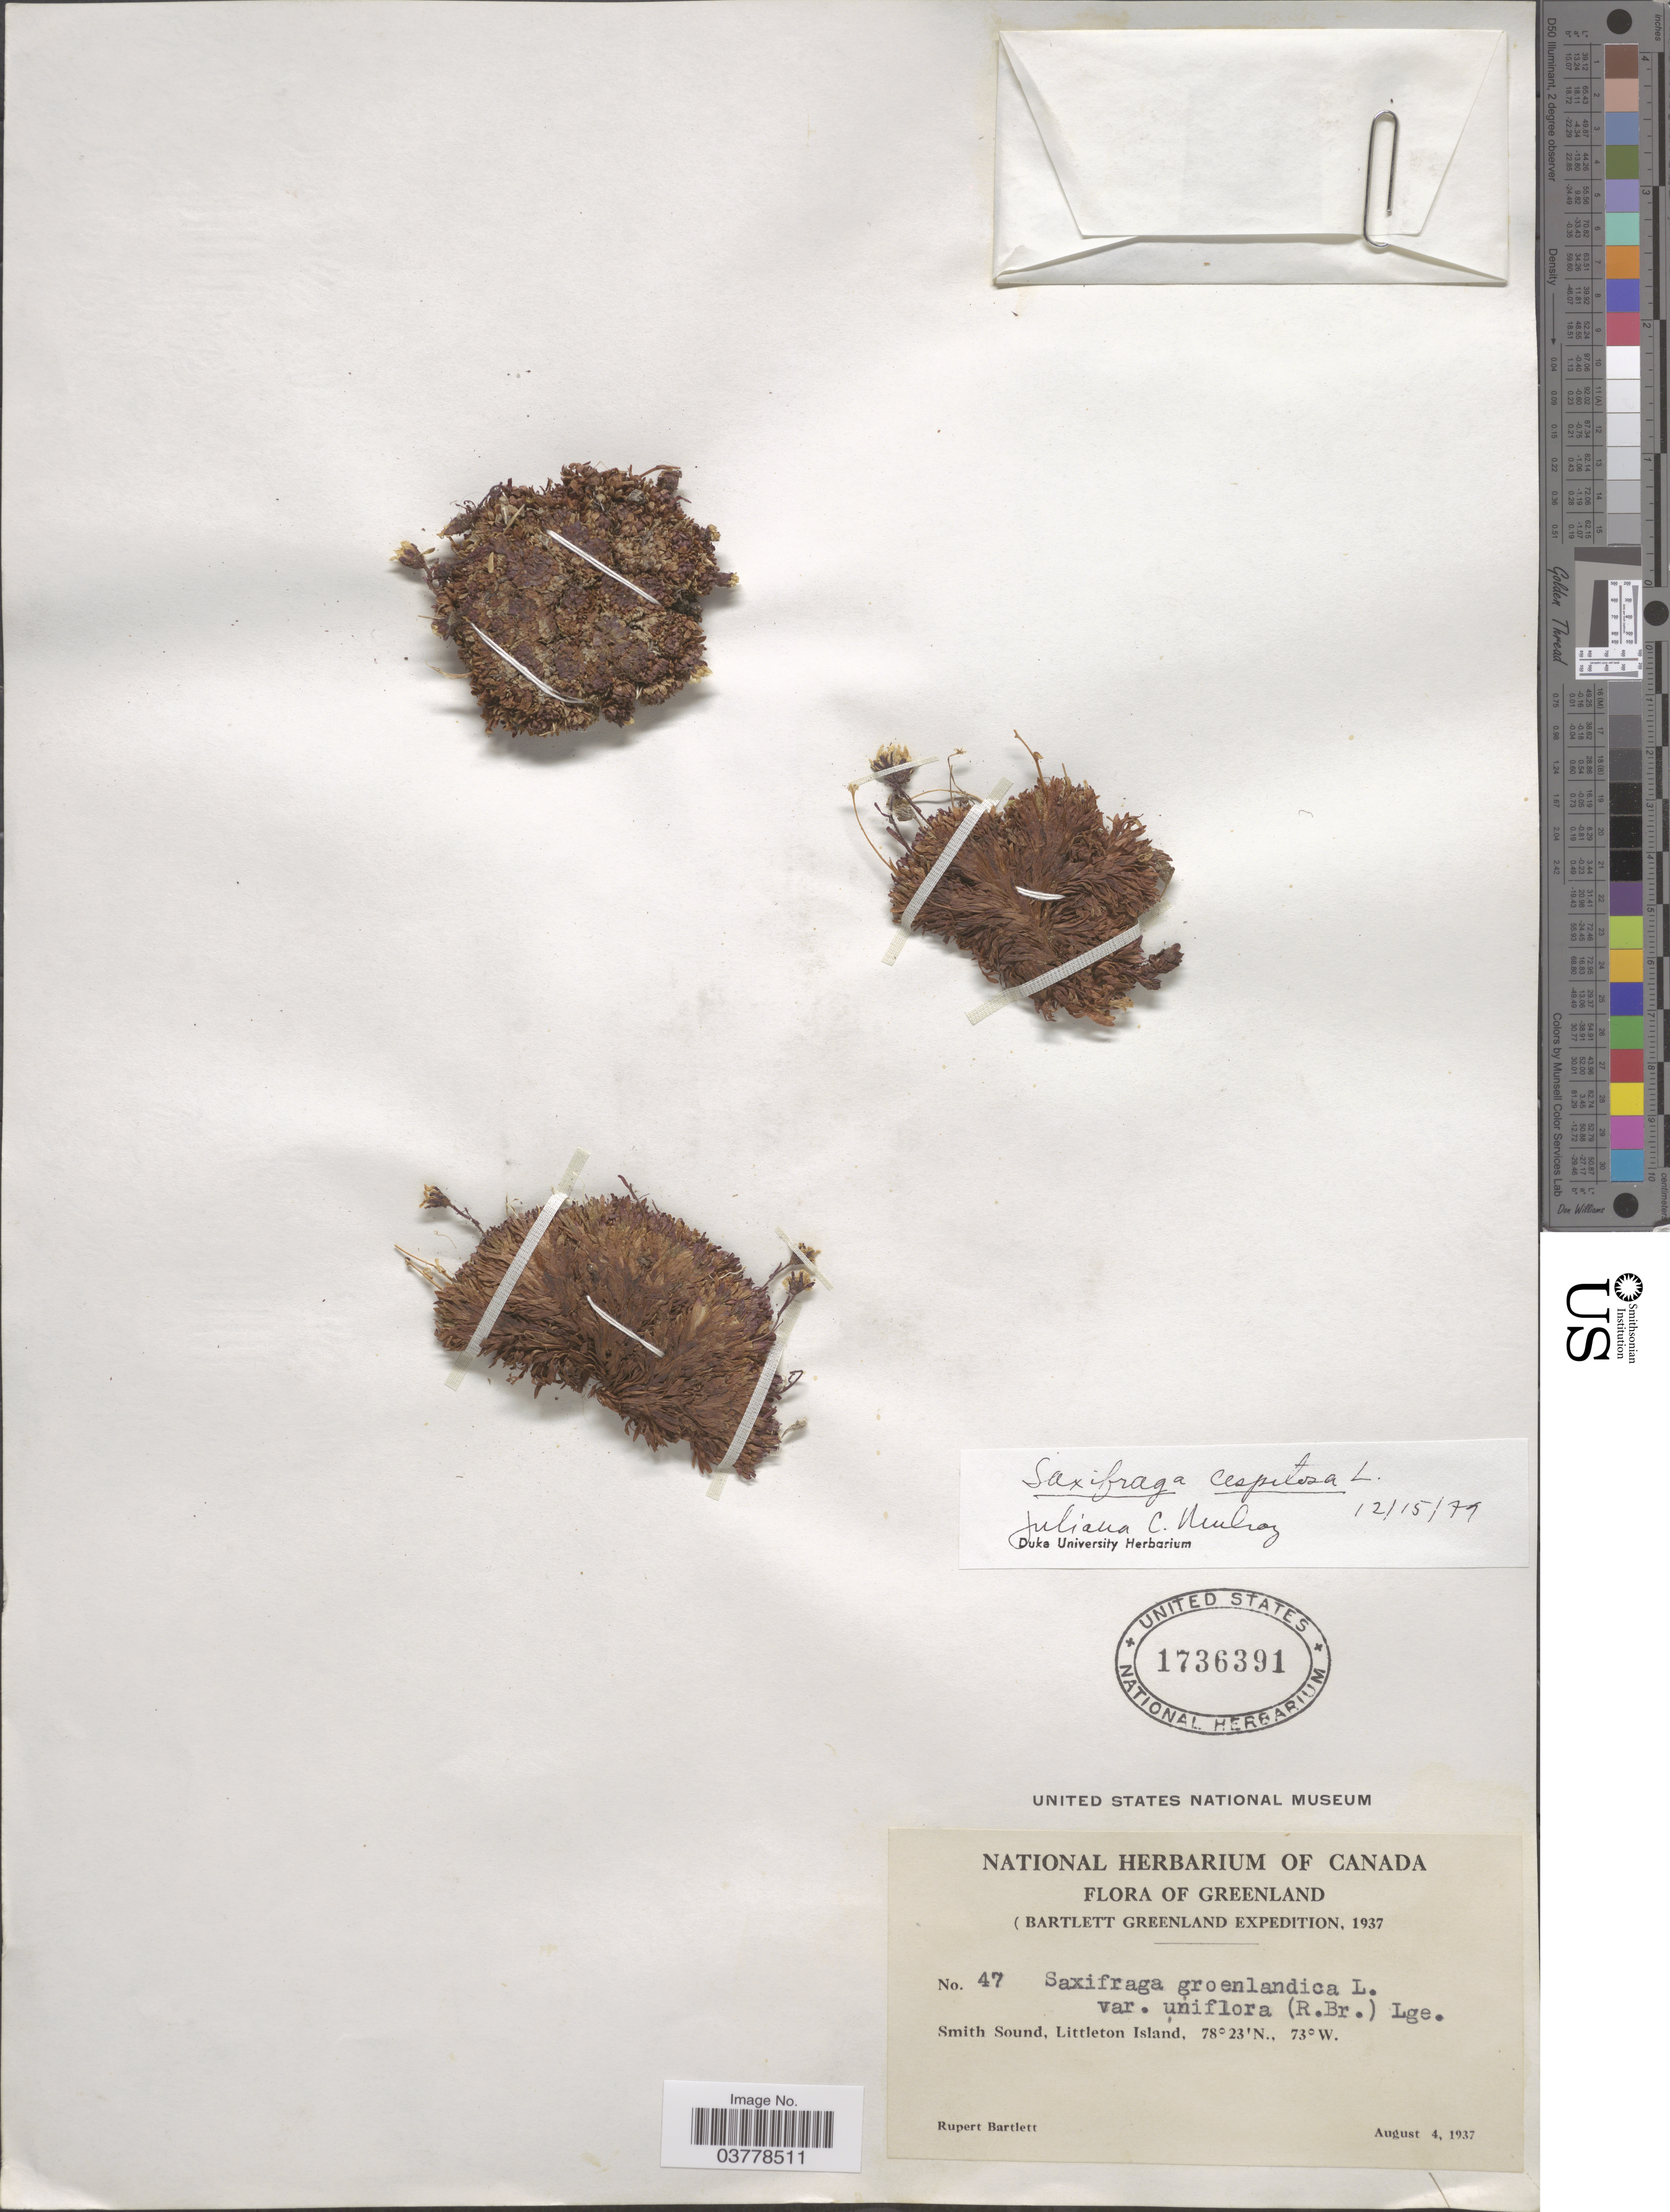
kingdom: Plantae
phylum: Tracheophyta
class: Magnoliopsida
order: Saxifragales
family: Saxifragaceae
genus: Saxifraga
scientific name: Saxifraga caespitosa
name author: L.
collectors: R. Bartlett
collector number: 47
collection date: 1937-08-04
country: Greenland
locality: Smith Sound, Littleton Island.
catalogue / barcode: US 1736391